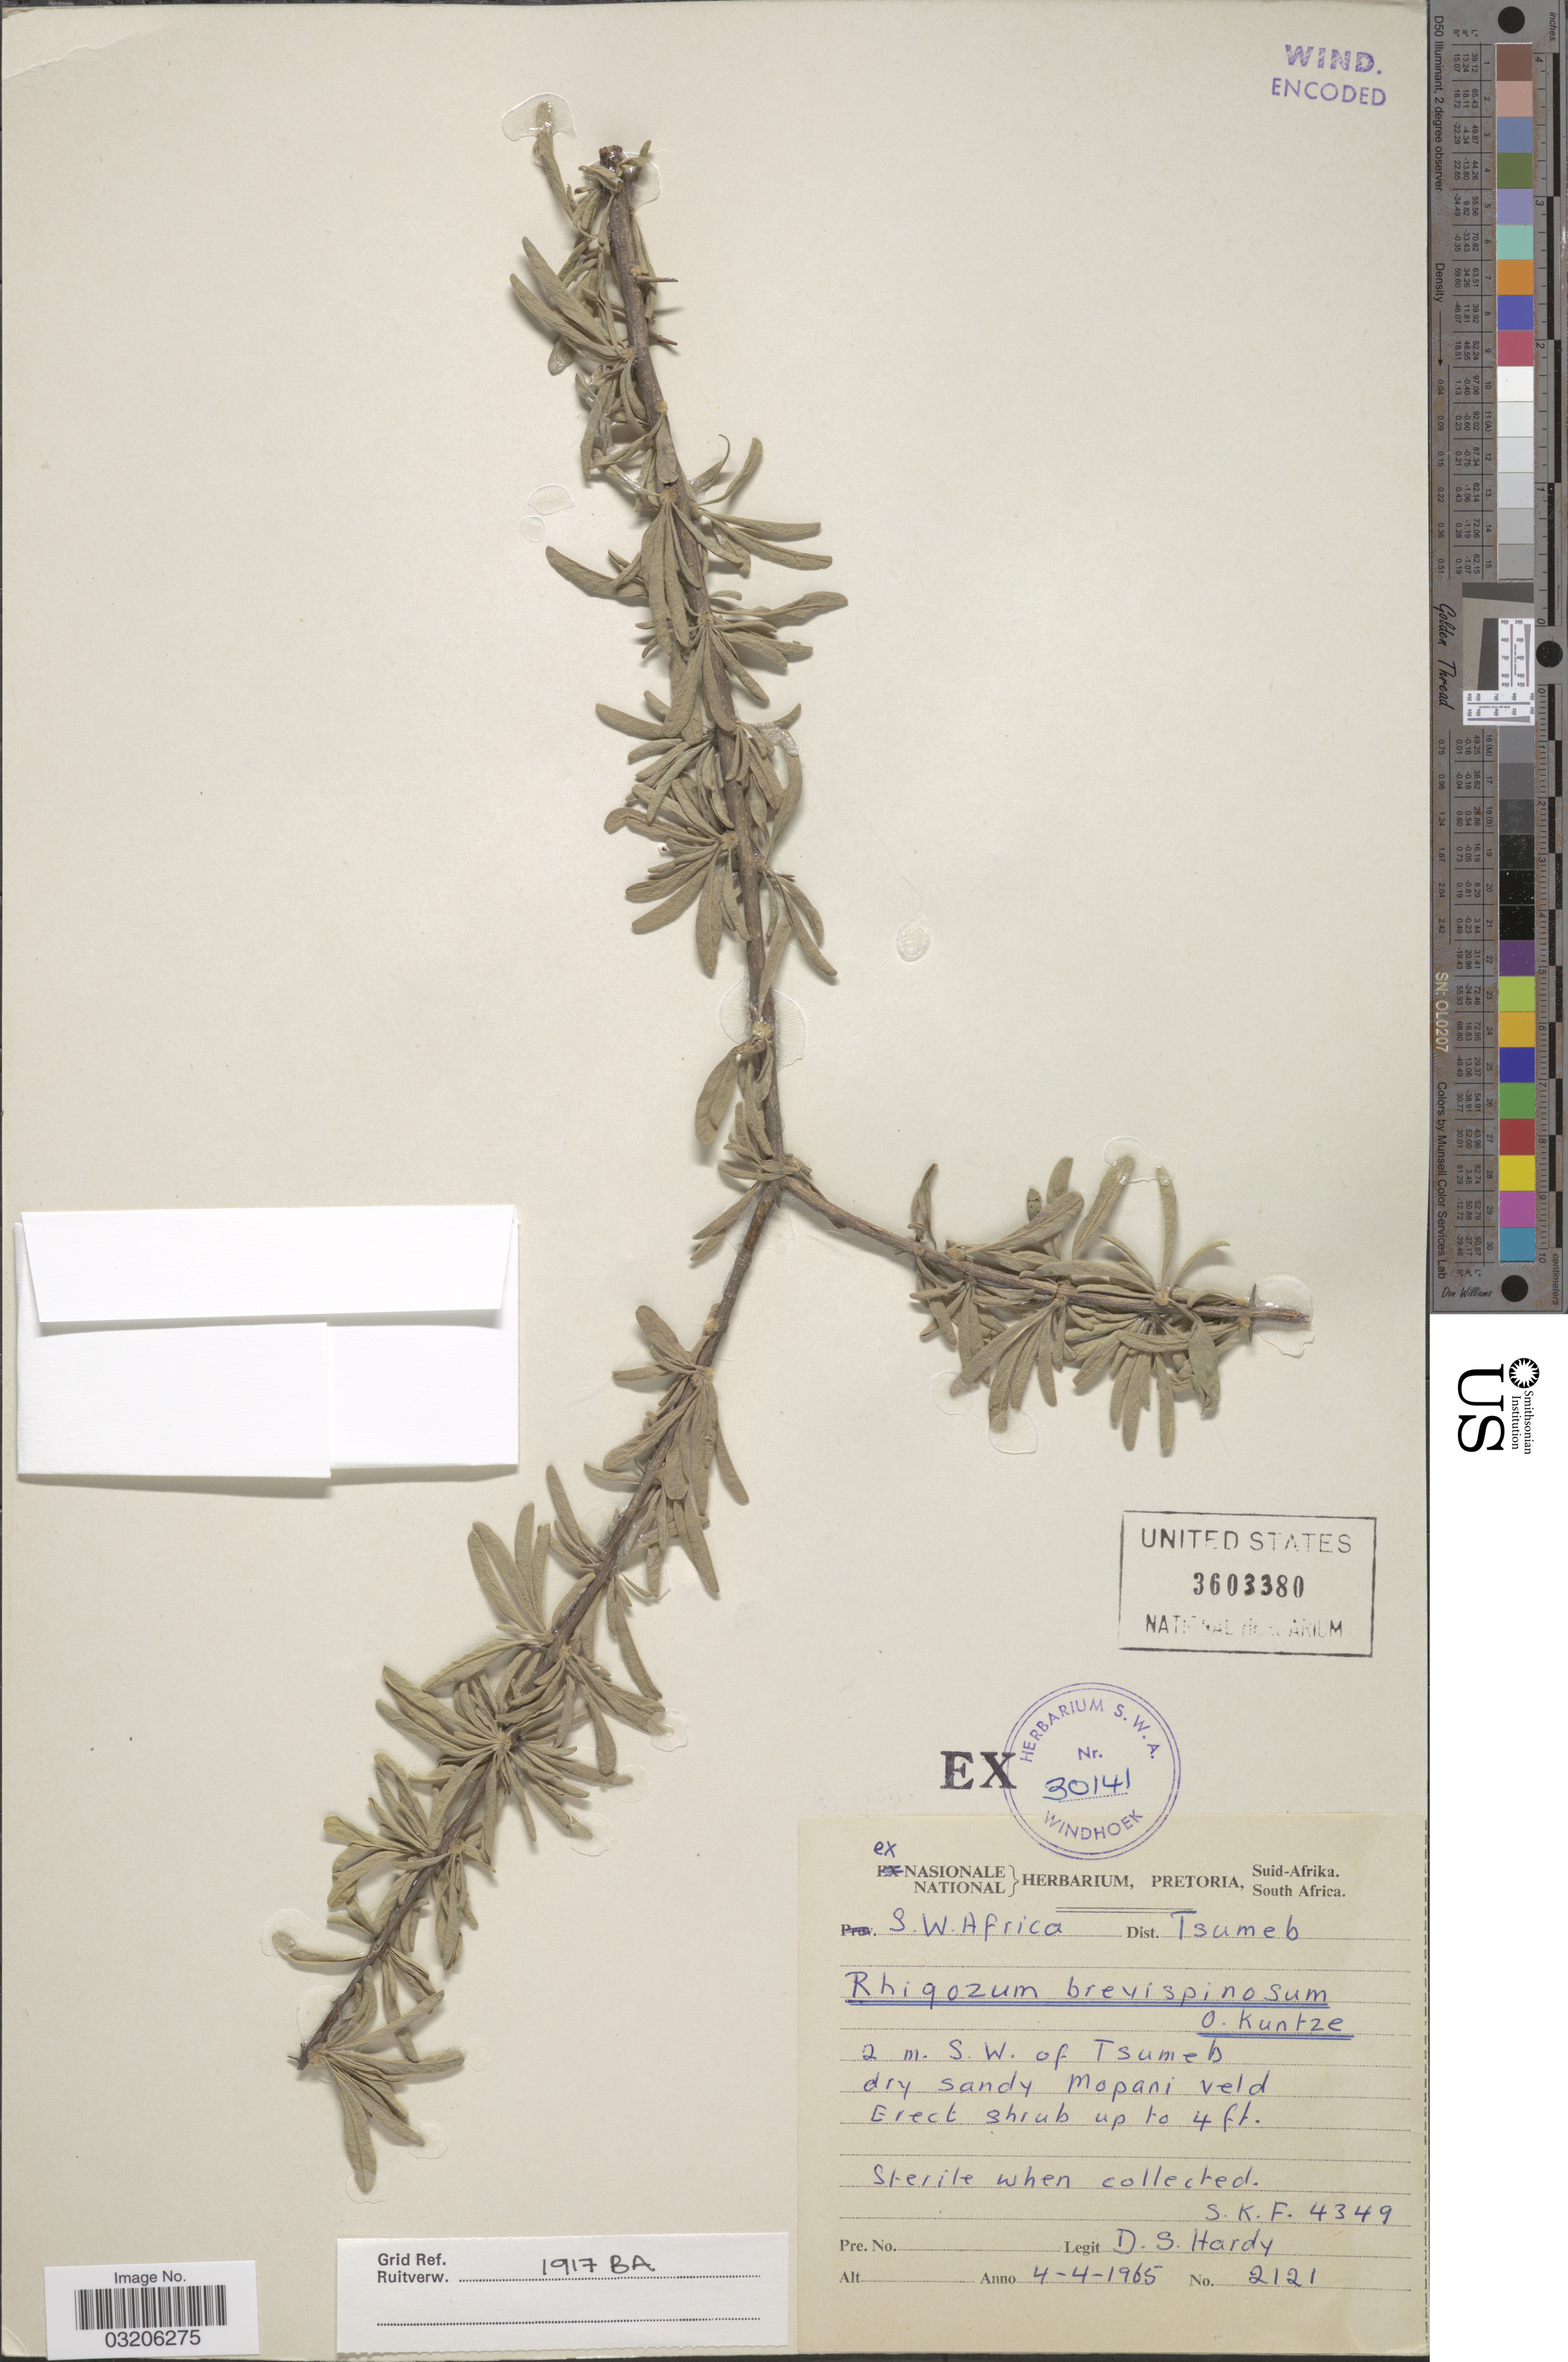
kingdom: Plantae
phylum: Tracheophyta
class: Magnoliopsida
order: Lamiales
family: Bignoniaceae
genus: Rhigozum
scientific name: Rhigozum brevispinosum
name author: Kuntze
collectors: D. Hardy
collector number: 2121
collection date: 1965-04-04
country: Namibia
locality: S.W. Africa, Dist. Tsumeb. 2 m. S.W. of Tsumeb.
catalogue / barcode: US 3603380